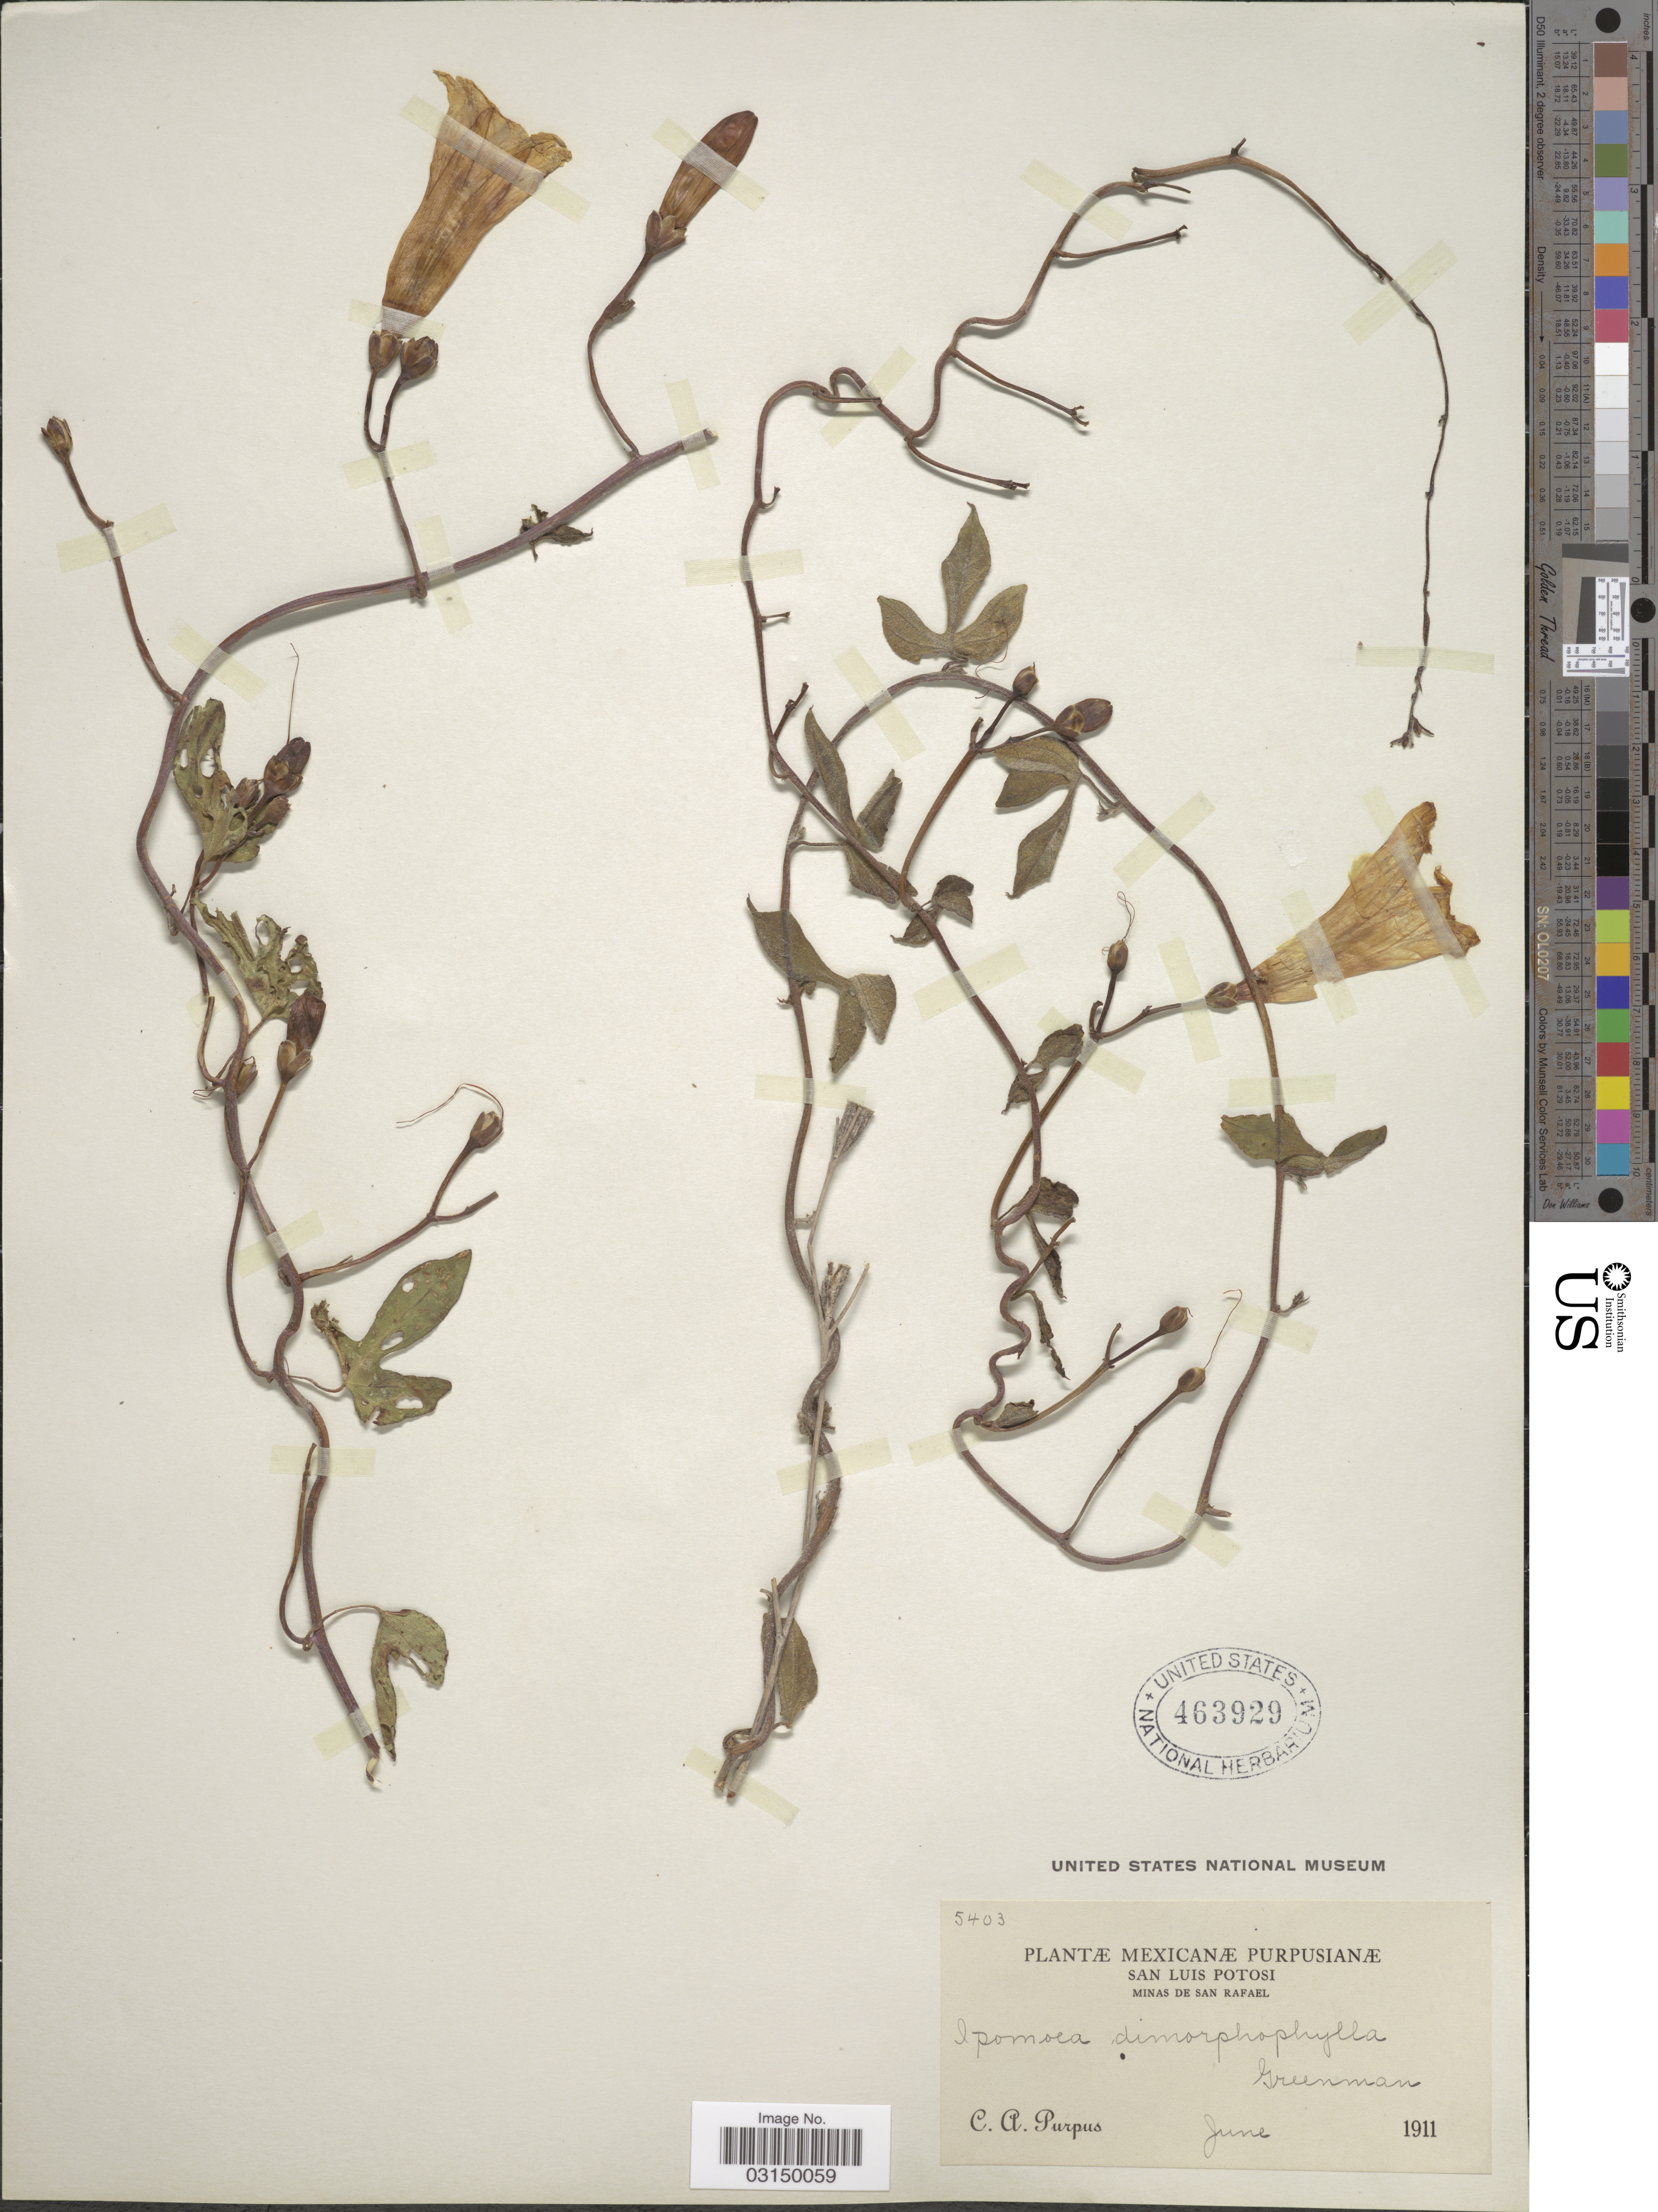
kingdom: Plantae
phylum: Tracheophyta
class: Magnoliopsida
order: Solanales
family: Convolvulaceae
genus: Ipomoea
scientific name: Ipomoea dimorphophylla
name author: Greenm.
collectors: C. A. Purpus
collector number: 5403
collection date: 1911-06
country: Mexico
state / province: San Luis Potosí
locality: Minas de San Rafael.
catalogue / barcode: US 463929